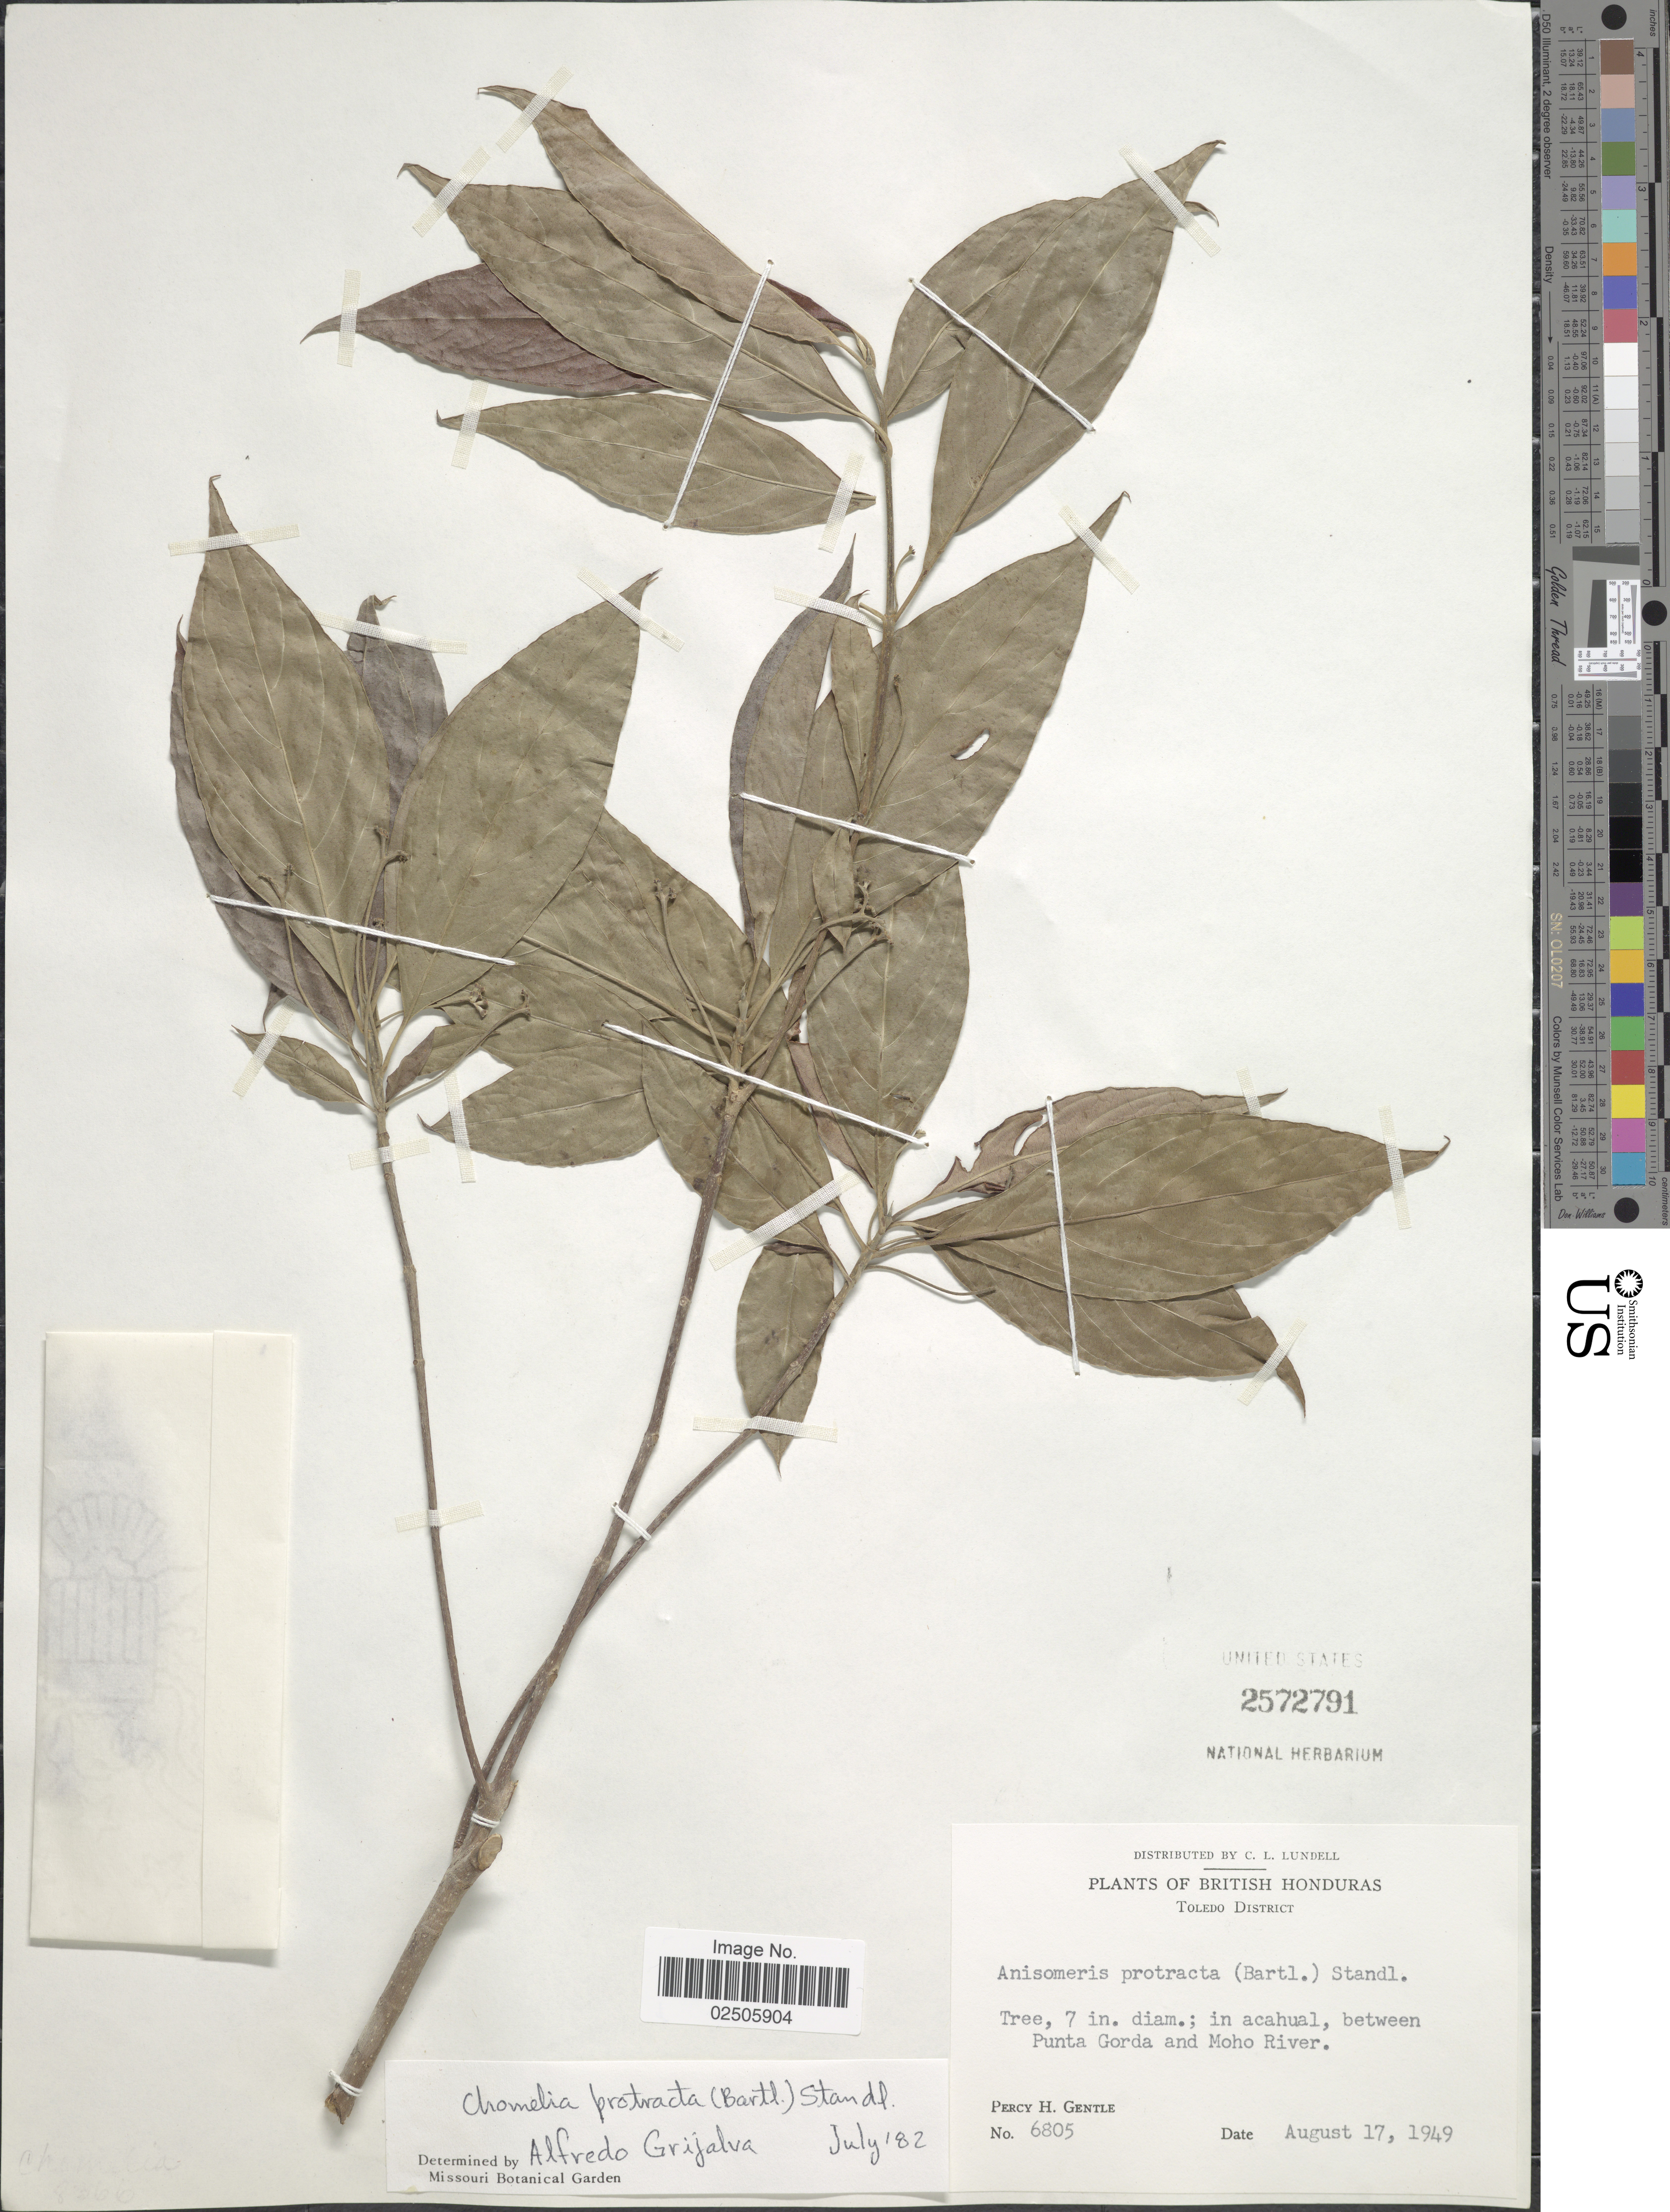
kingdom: Plantae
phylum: Tracheophyta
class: Magnoliopsida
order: Gentianales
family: Rubiaceae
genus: Chomelia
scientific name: Chomelia protracta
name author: (Bartl. ex DC.) Standl.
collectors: P. H. Gentle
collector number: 6805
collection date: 1949-08-17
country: Belize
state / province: Toledo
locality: British Honduras, Toledo District, in acahual, between Punta Gorda and Moho River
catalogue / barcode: US 2572791